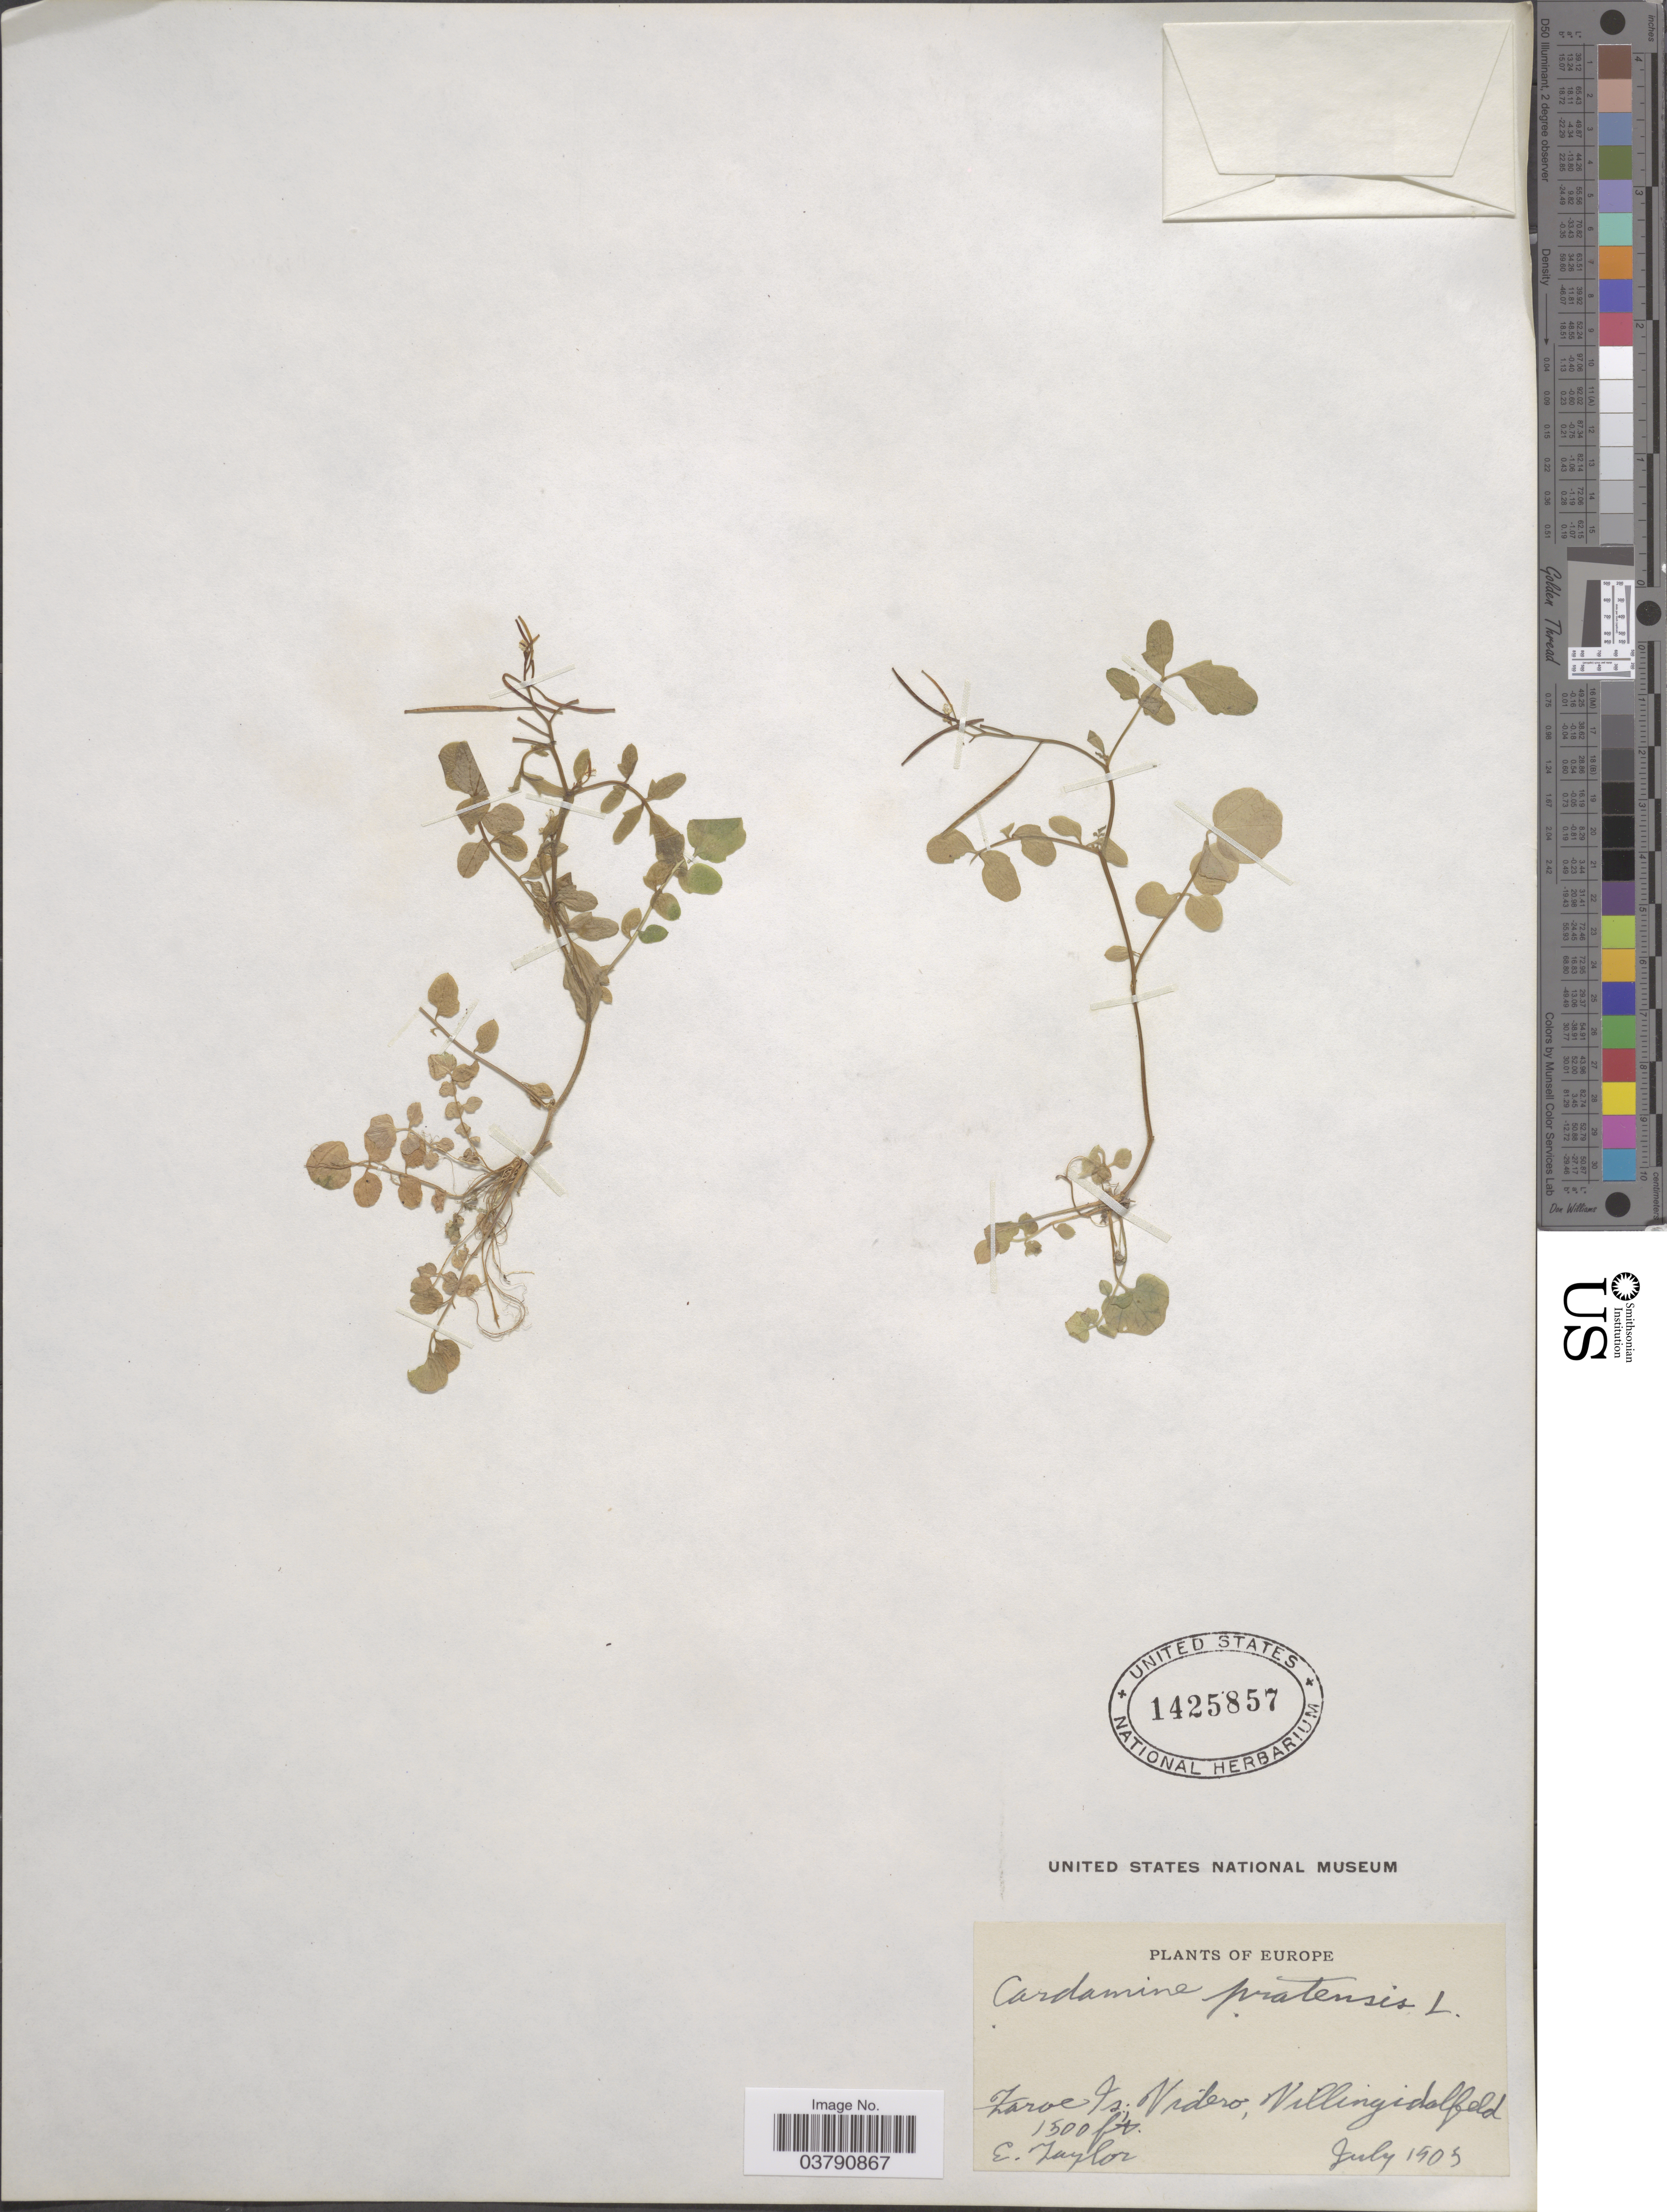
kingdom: Plantae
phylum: Tracheophyta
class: Magnoliopsida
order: Brassicales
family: Brassicaceae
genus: Cardamine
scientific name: Cardamine pratensis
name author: L.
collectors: E. Taylor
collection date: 1909-07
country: Faroe Islands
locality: Europe. Faroe Is.; Videro, Villingidalfeld.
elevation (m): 457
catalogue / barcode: US 1425857